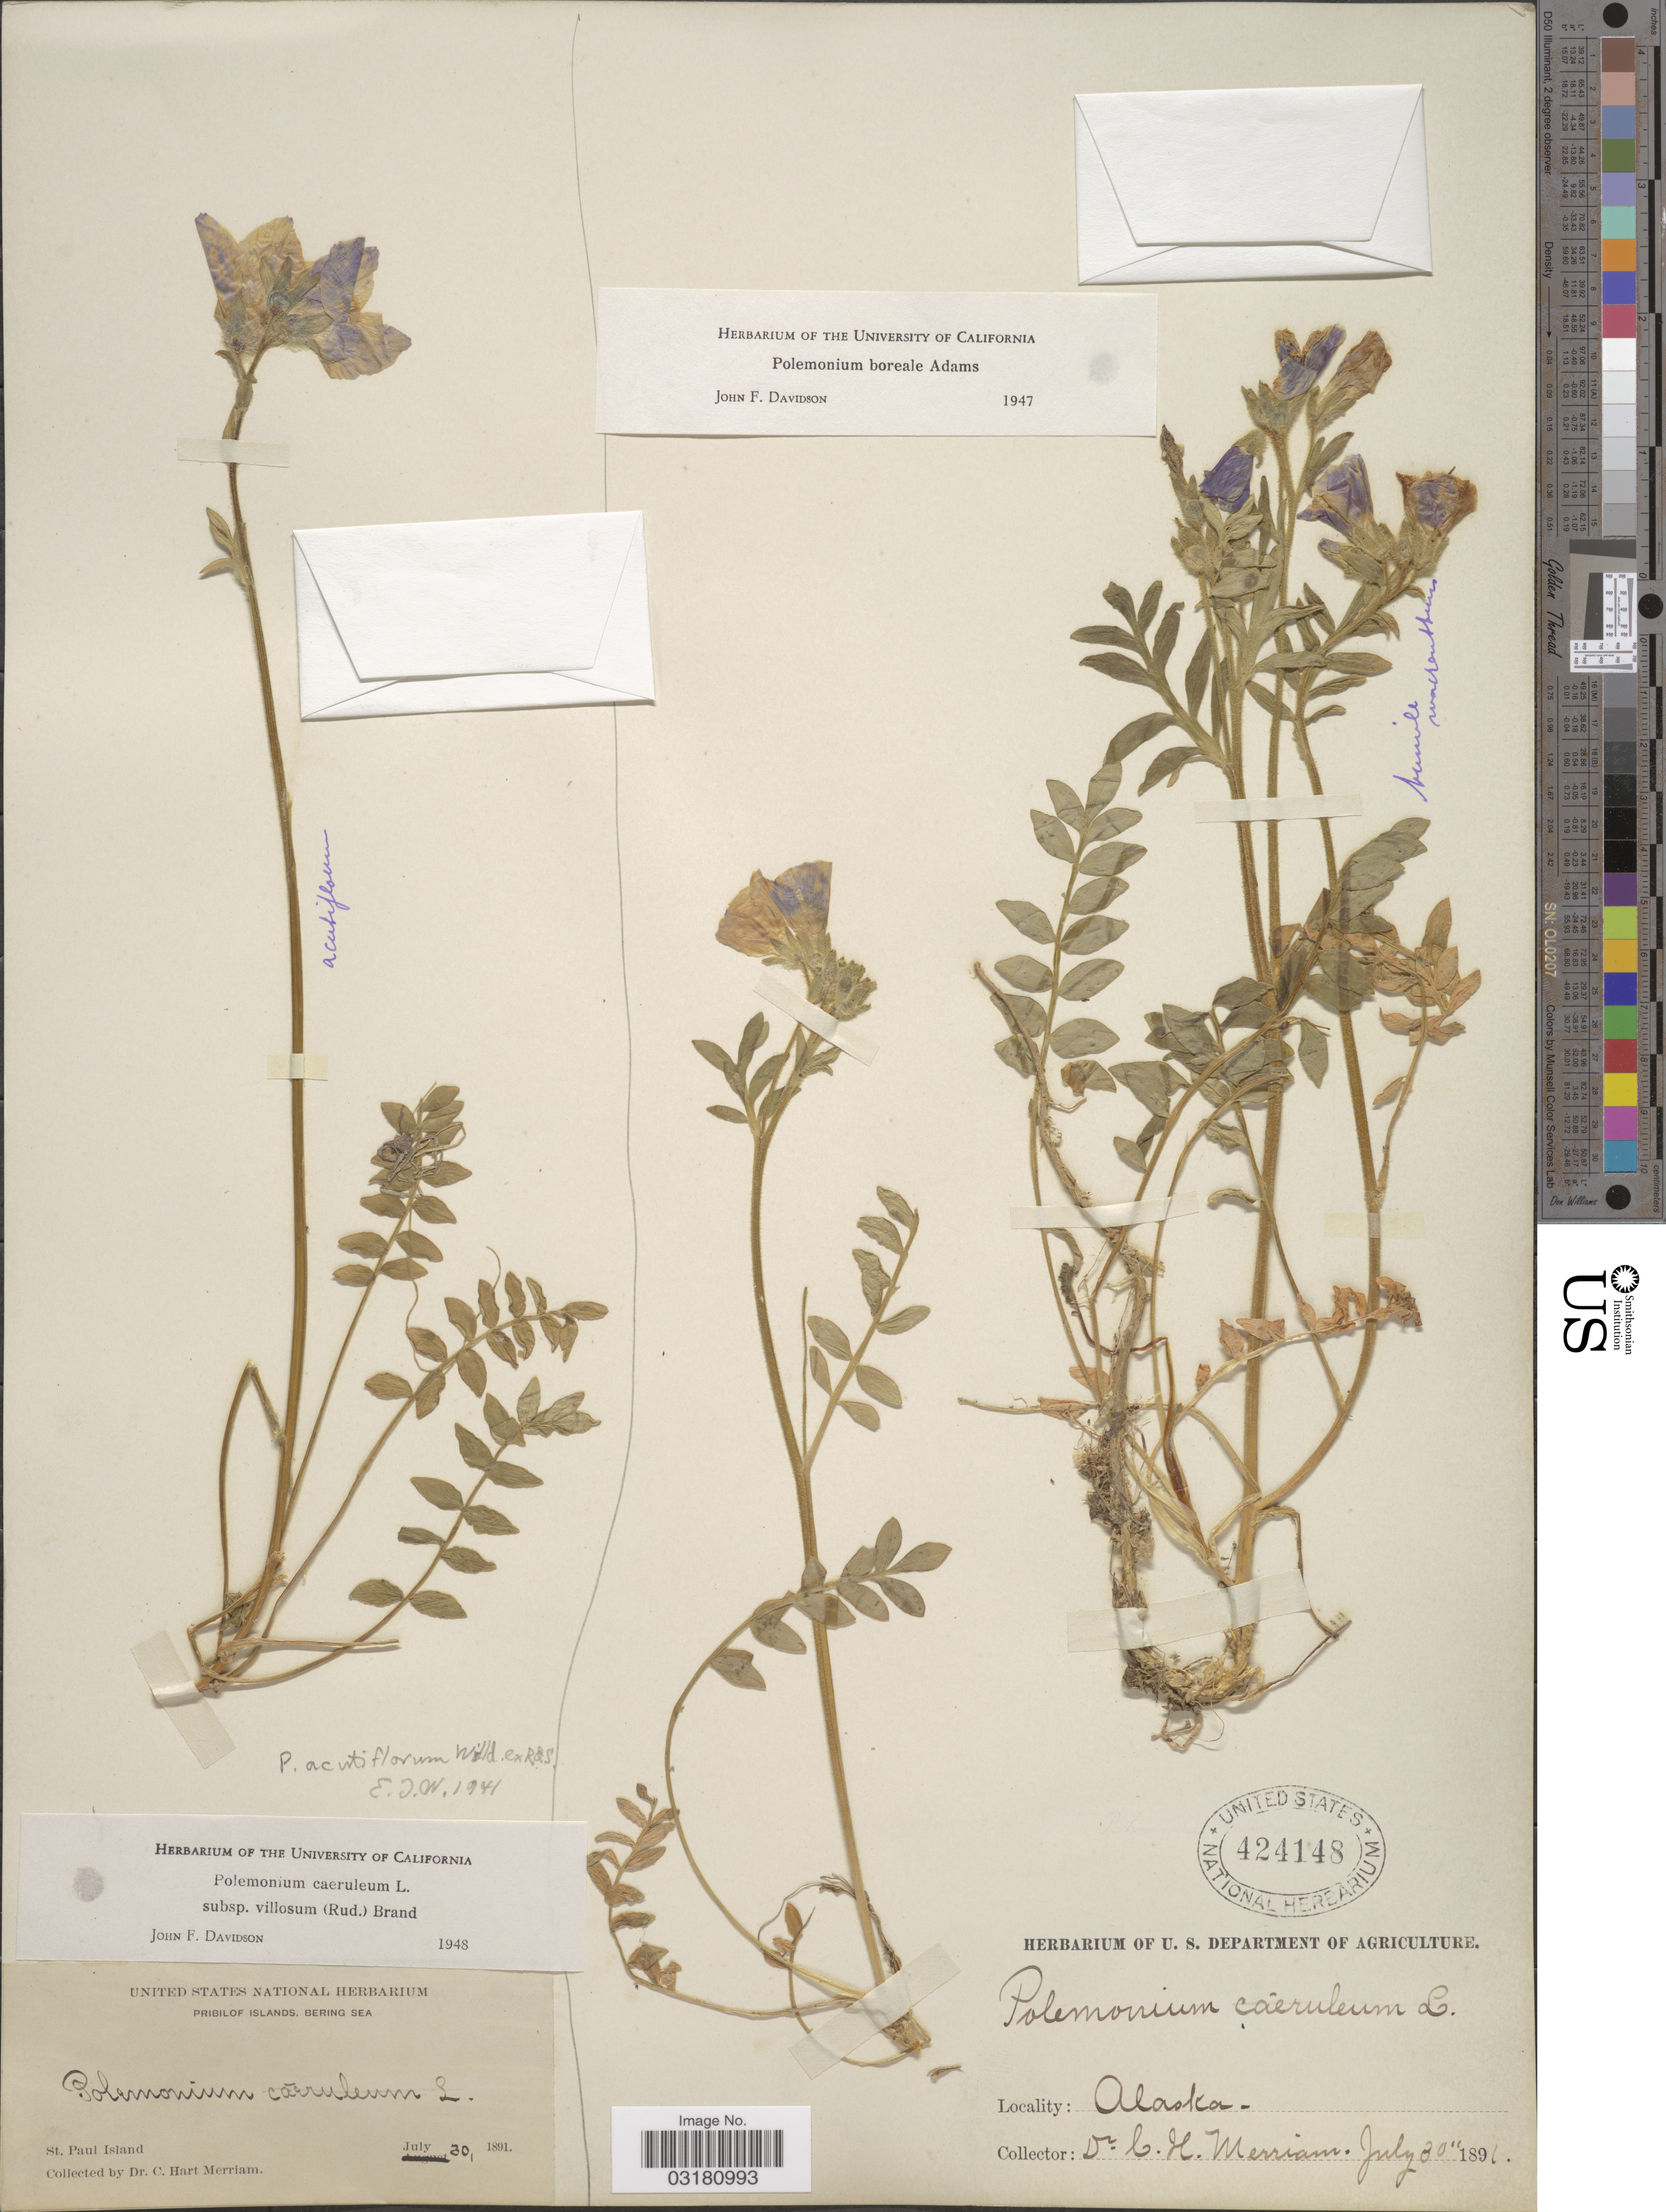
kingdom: Plantae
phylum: Tracheophyta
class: Magnoliopsida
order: Ericales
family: Polemoniaceae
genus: Polemonium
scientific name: Polemonium caeruleum var. villosum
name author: (Rudolph ex Georgi) Brand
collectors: C. Merriam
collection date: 1891-07-30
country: United States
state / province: Alaska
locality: Pribilof Islands, Bering Sea. St. Paul Island.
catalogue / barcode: US 424148